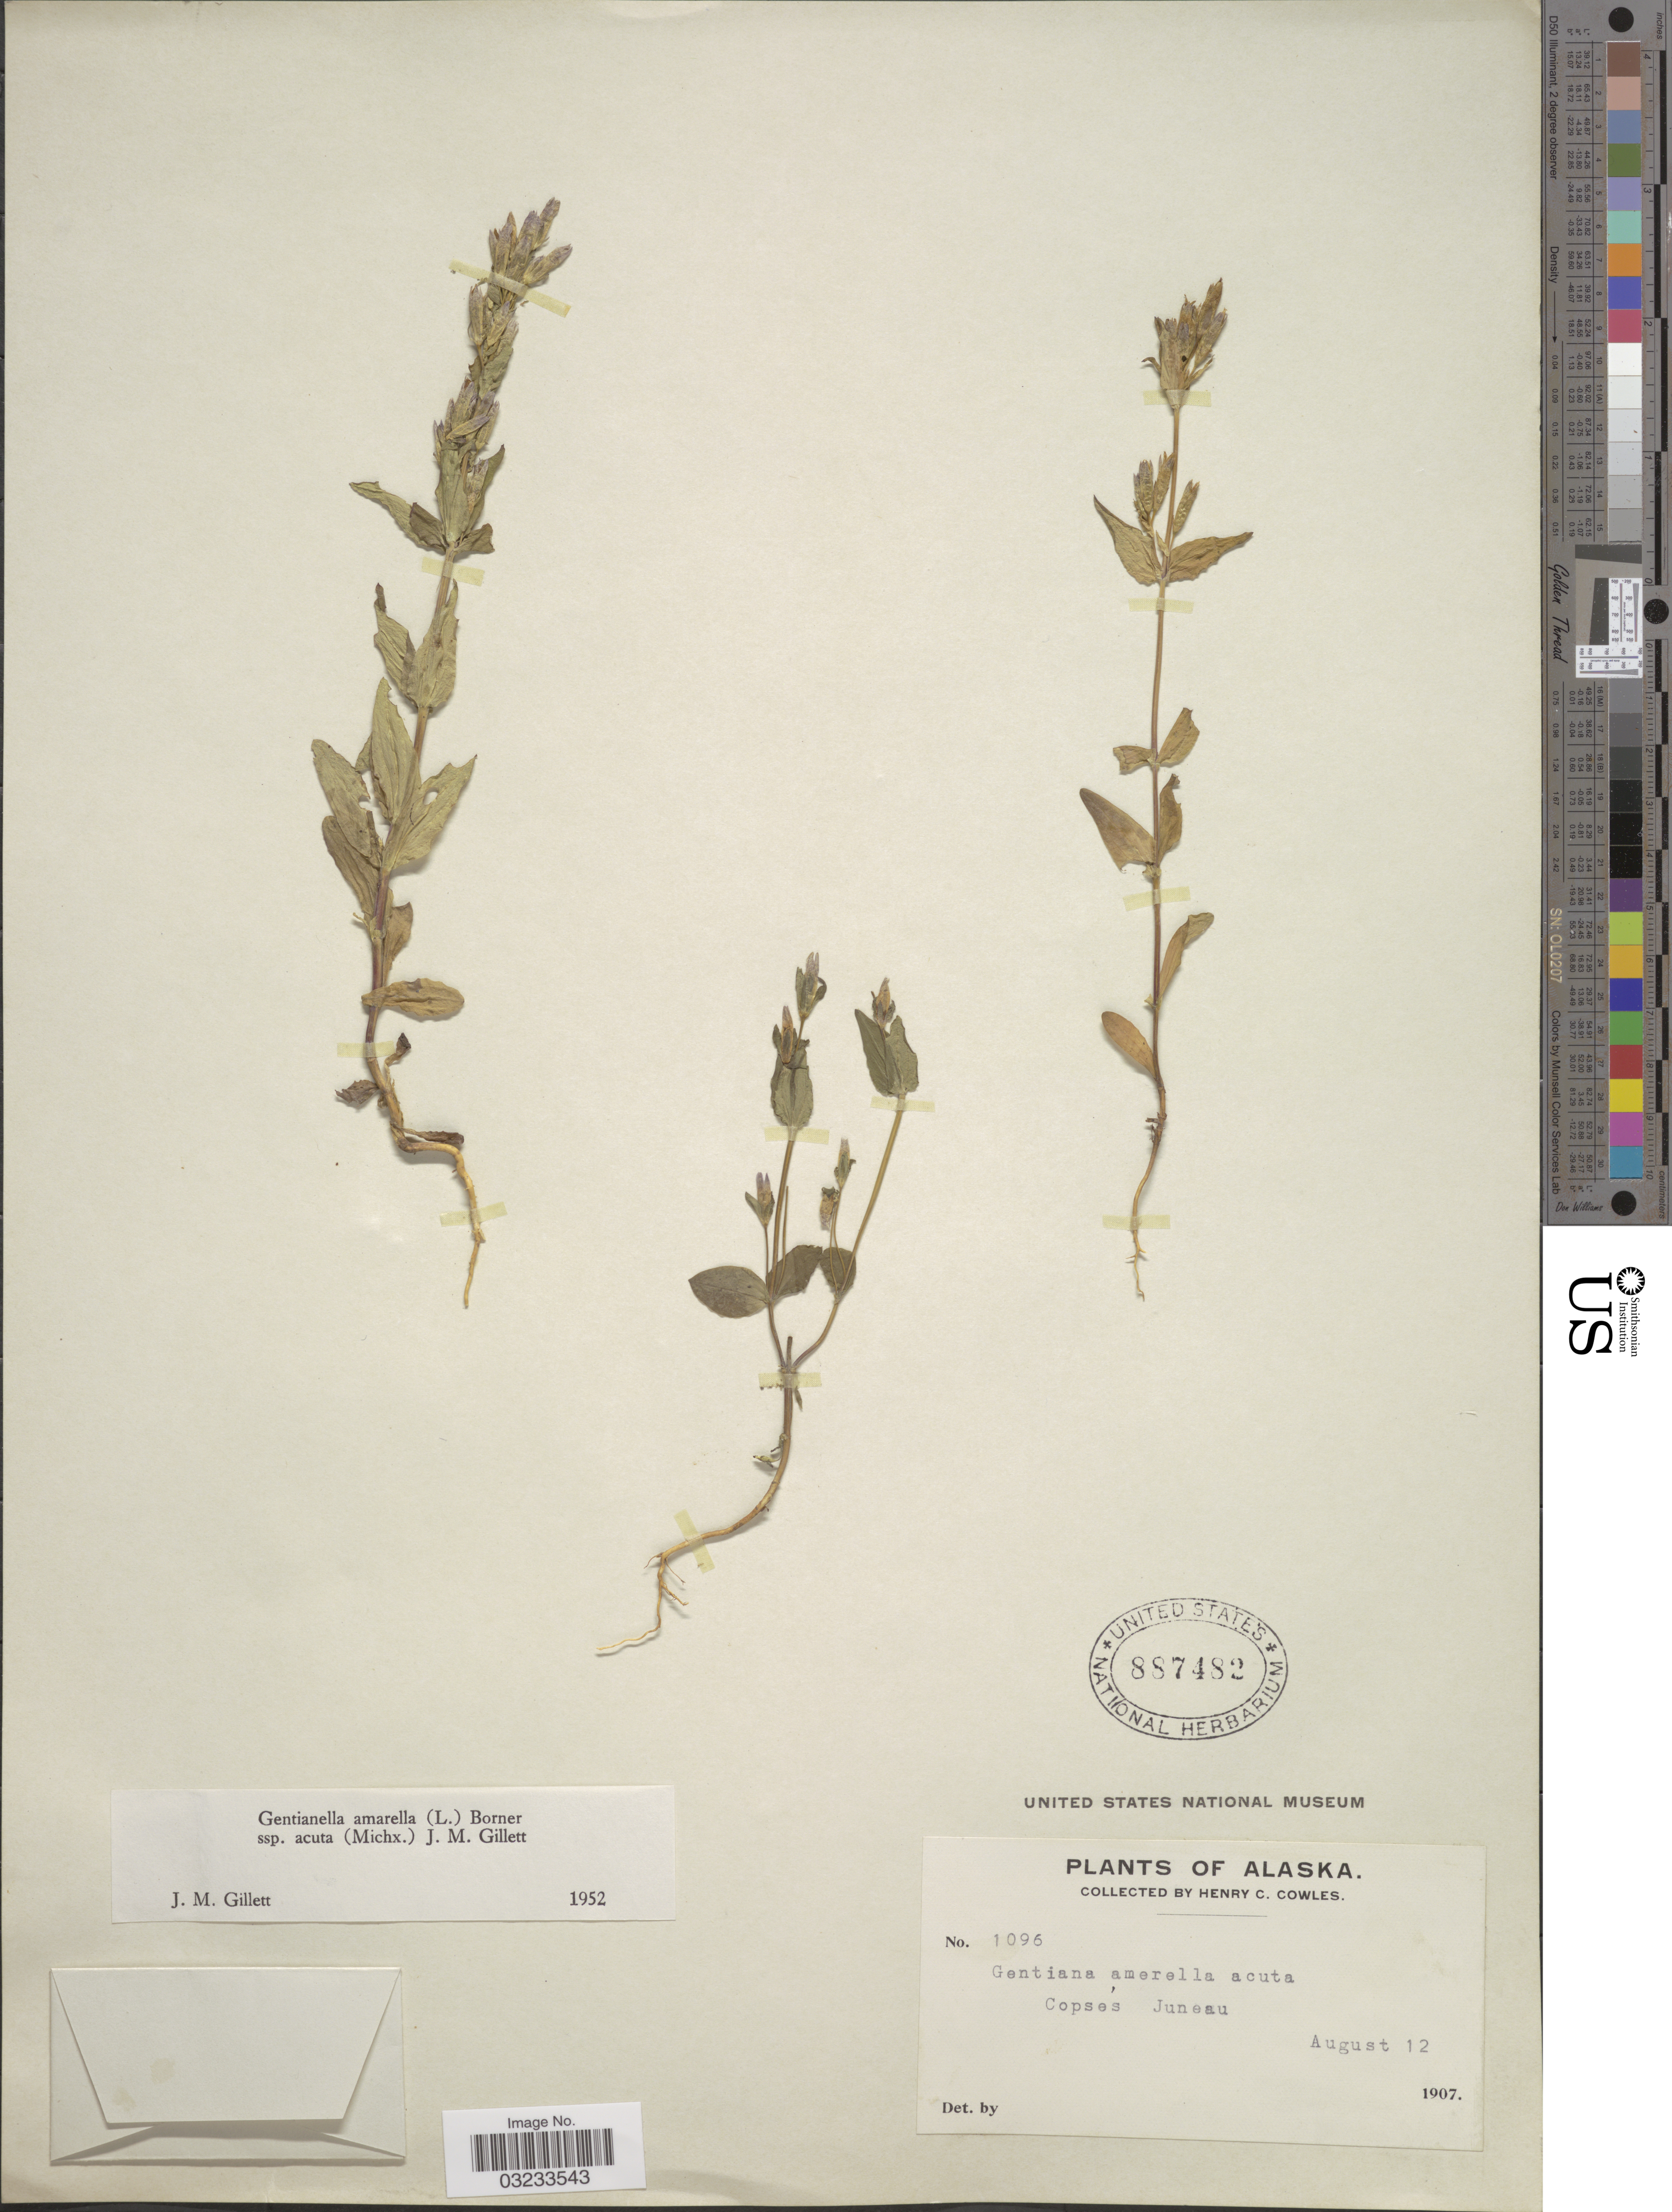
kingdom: Plantae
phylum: Tracheophyta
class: Magnoliopsida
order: Gentianales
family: Gentianaceae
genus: Gentiana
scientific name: Gentiana acuta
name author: Michx.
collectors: H. Cowles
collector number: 1096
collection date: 1907-08-12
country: United States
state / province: Alaska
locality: Copses Juneau.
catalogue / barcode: US 887482